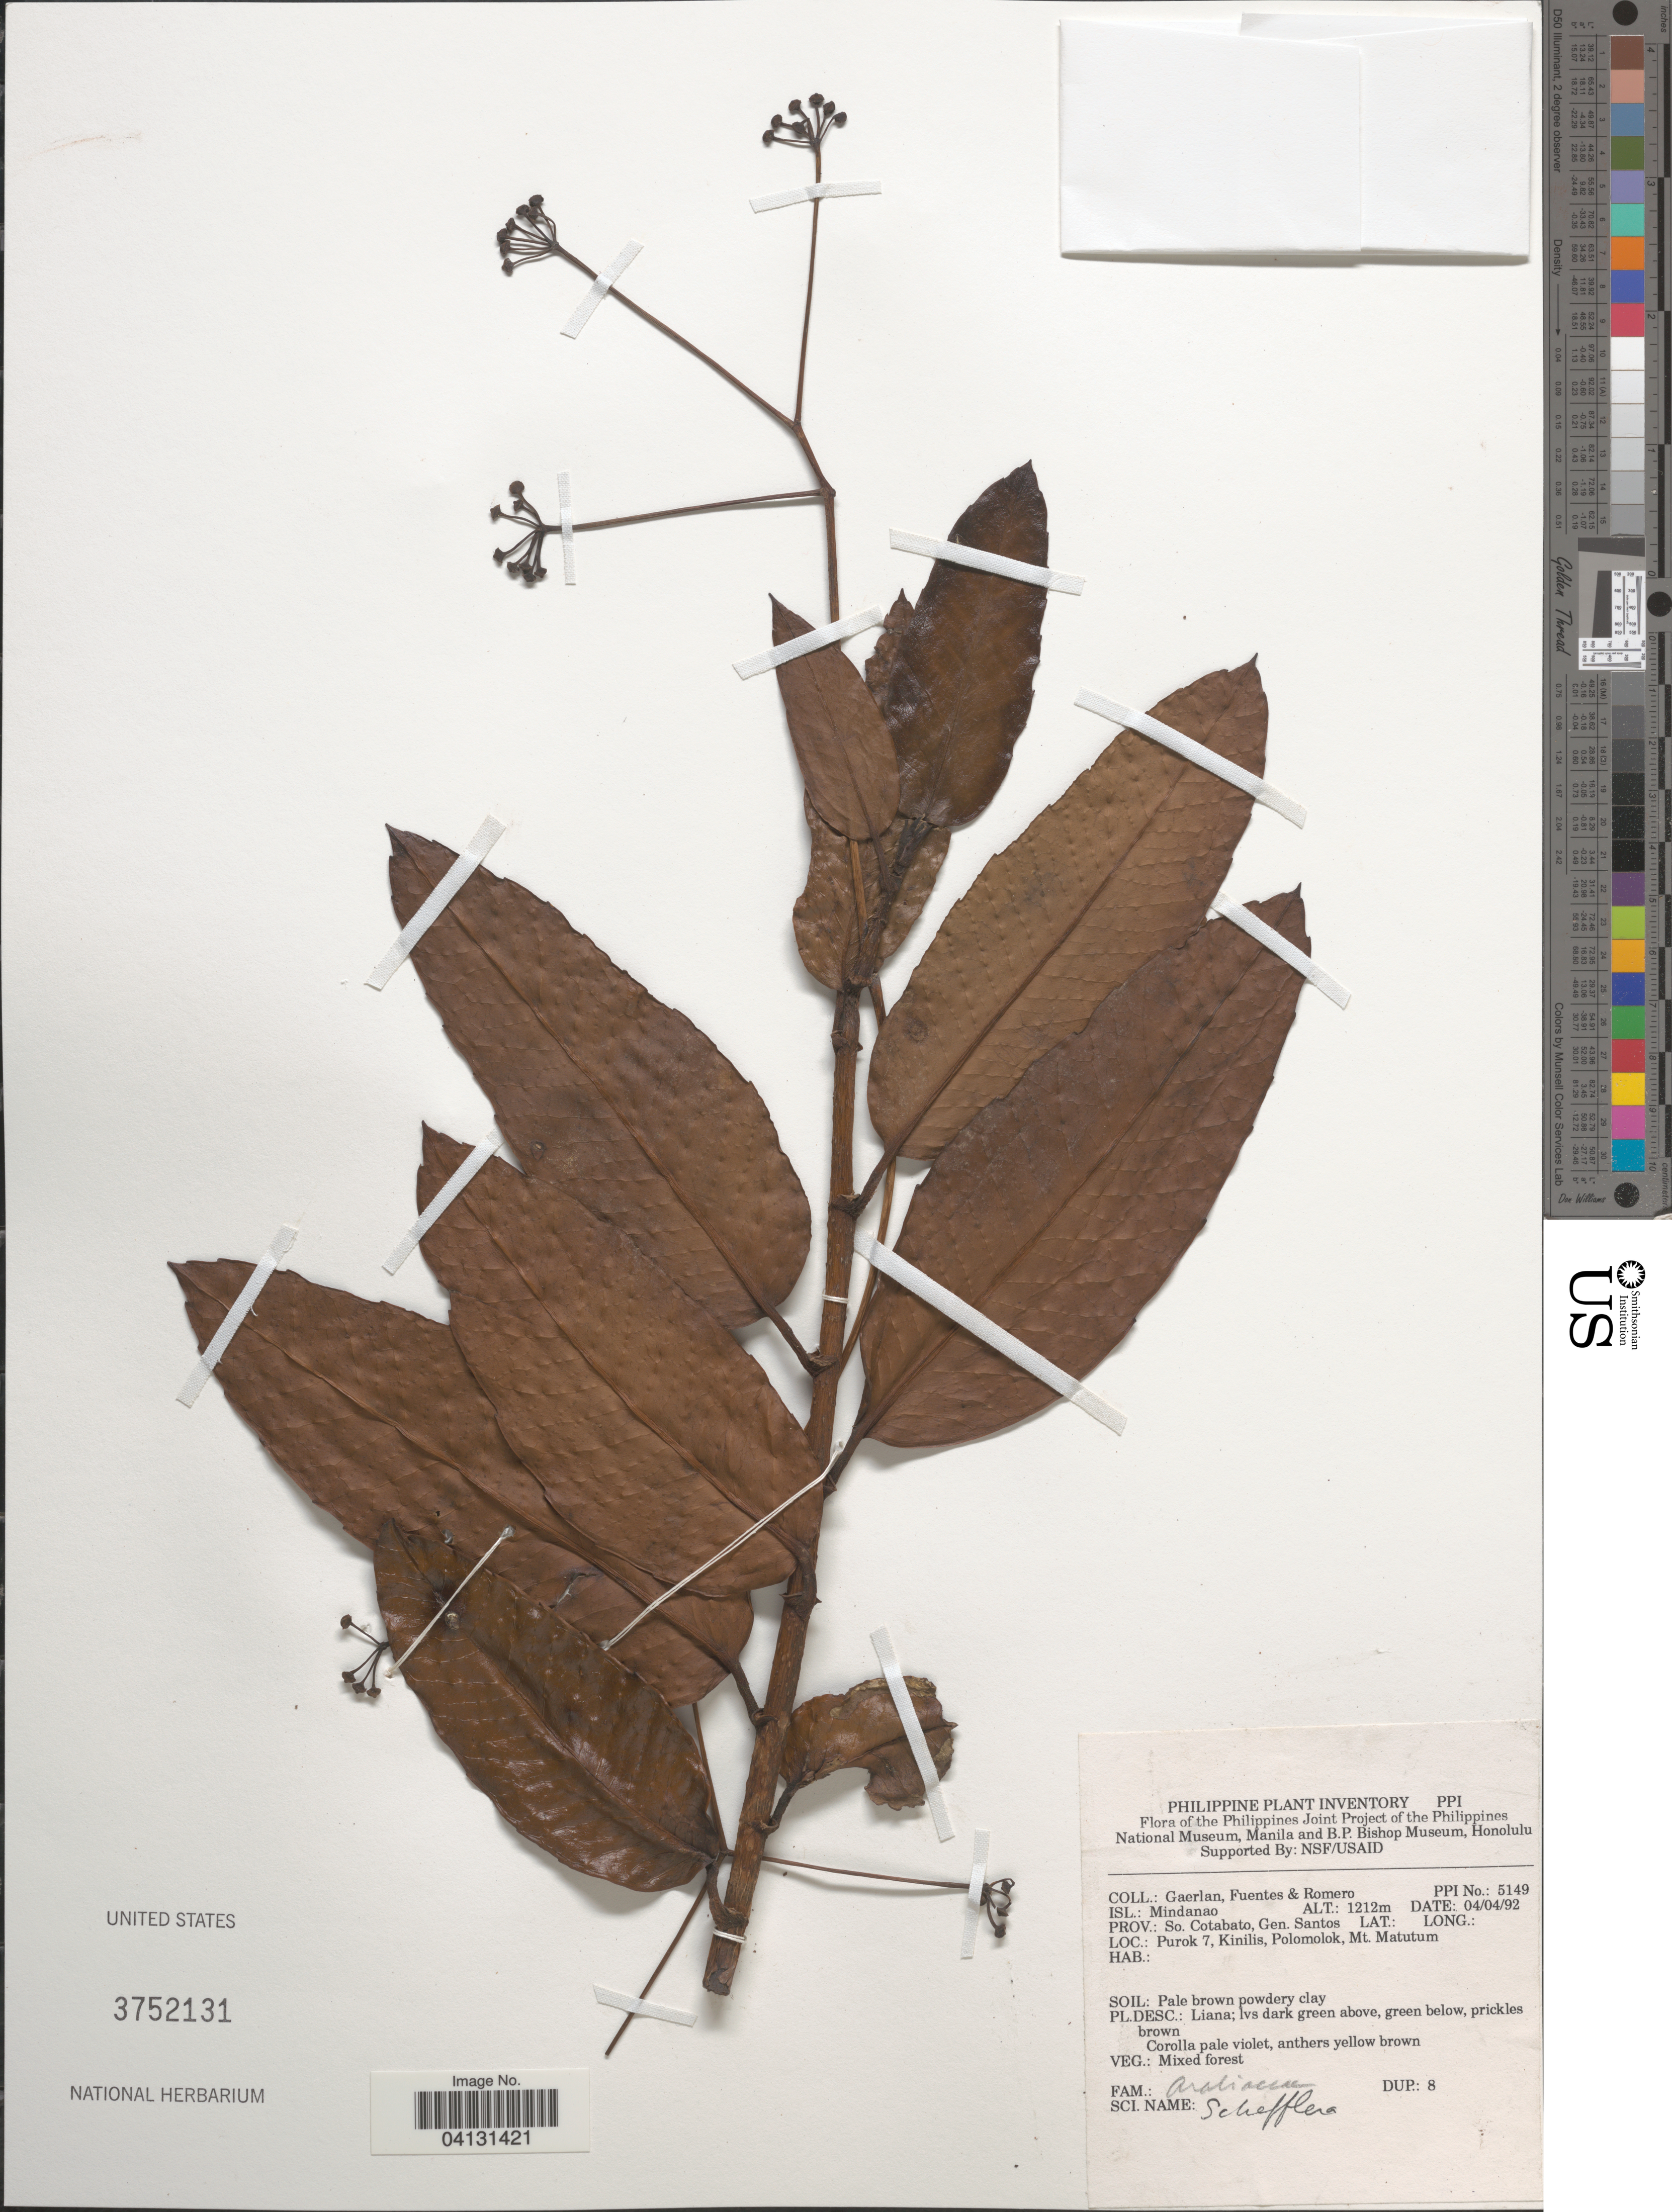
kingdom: Plantae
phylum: Tracheophyta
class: Magnoliopsida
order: Apiales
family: Araliaceae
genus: Schefflera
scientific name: Schefflera sp.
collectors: Gaerlan, -. Fuentes & -. Romero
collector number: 5149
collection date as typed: Transcribed d/m/y: 4/4/92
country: Philippines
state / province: Soccsksargen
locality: Isl.: Mindanao. Prov.: So. Cotabato, Gen. Santos. Purok 7, Kinilis, Polomolok, Mt. Matutum.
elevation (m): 1212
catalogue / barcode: US 3752131